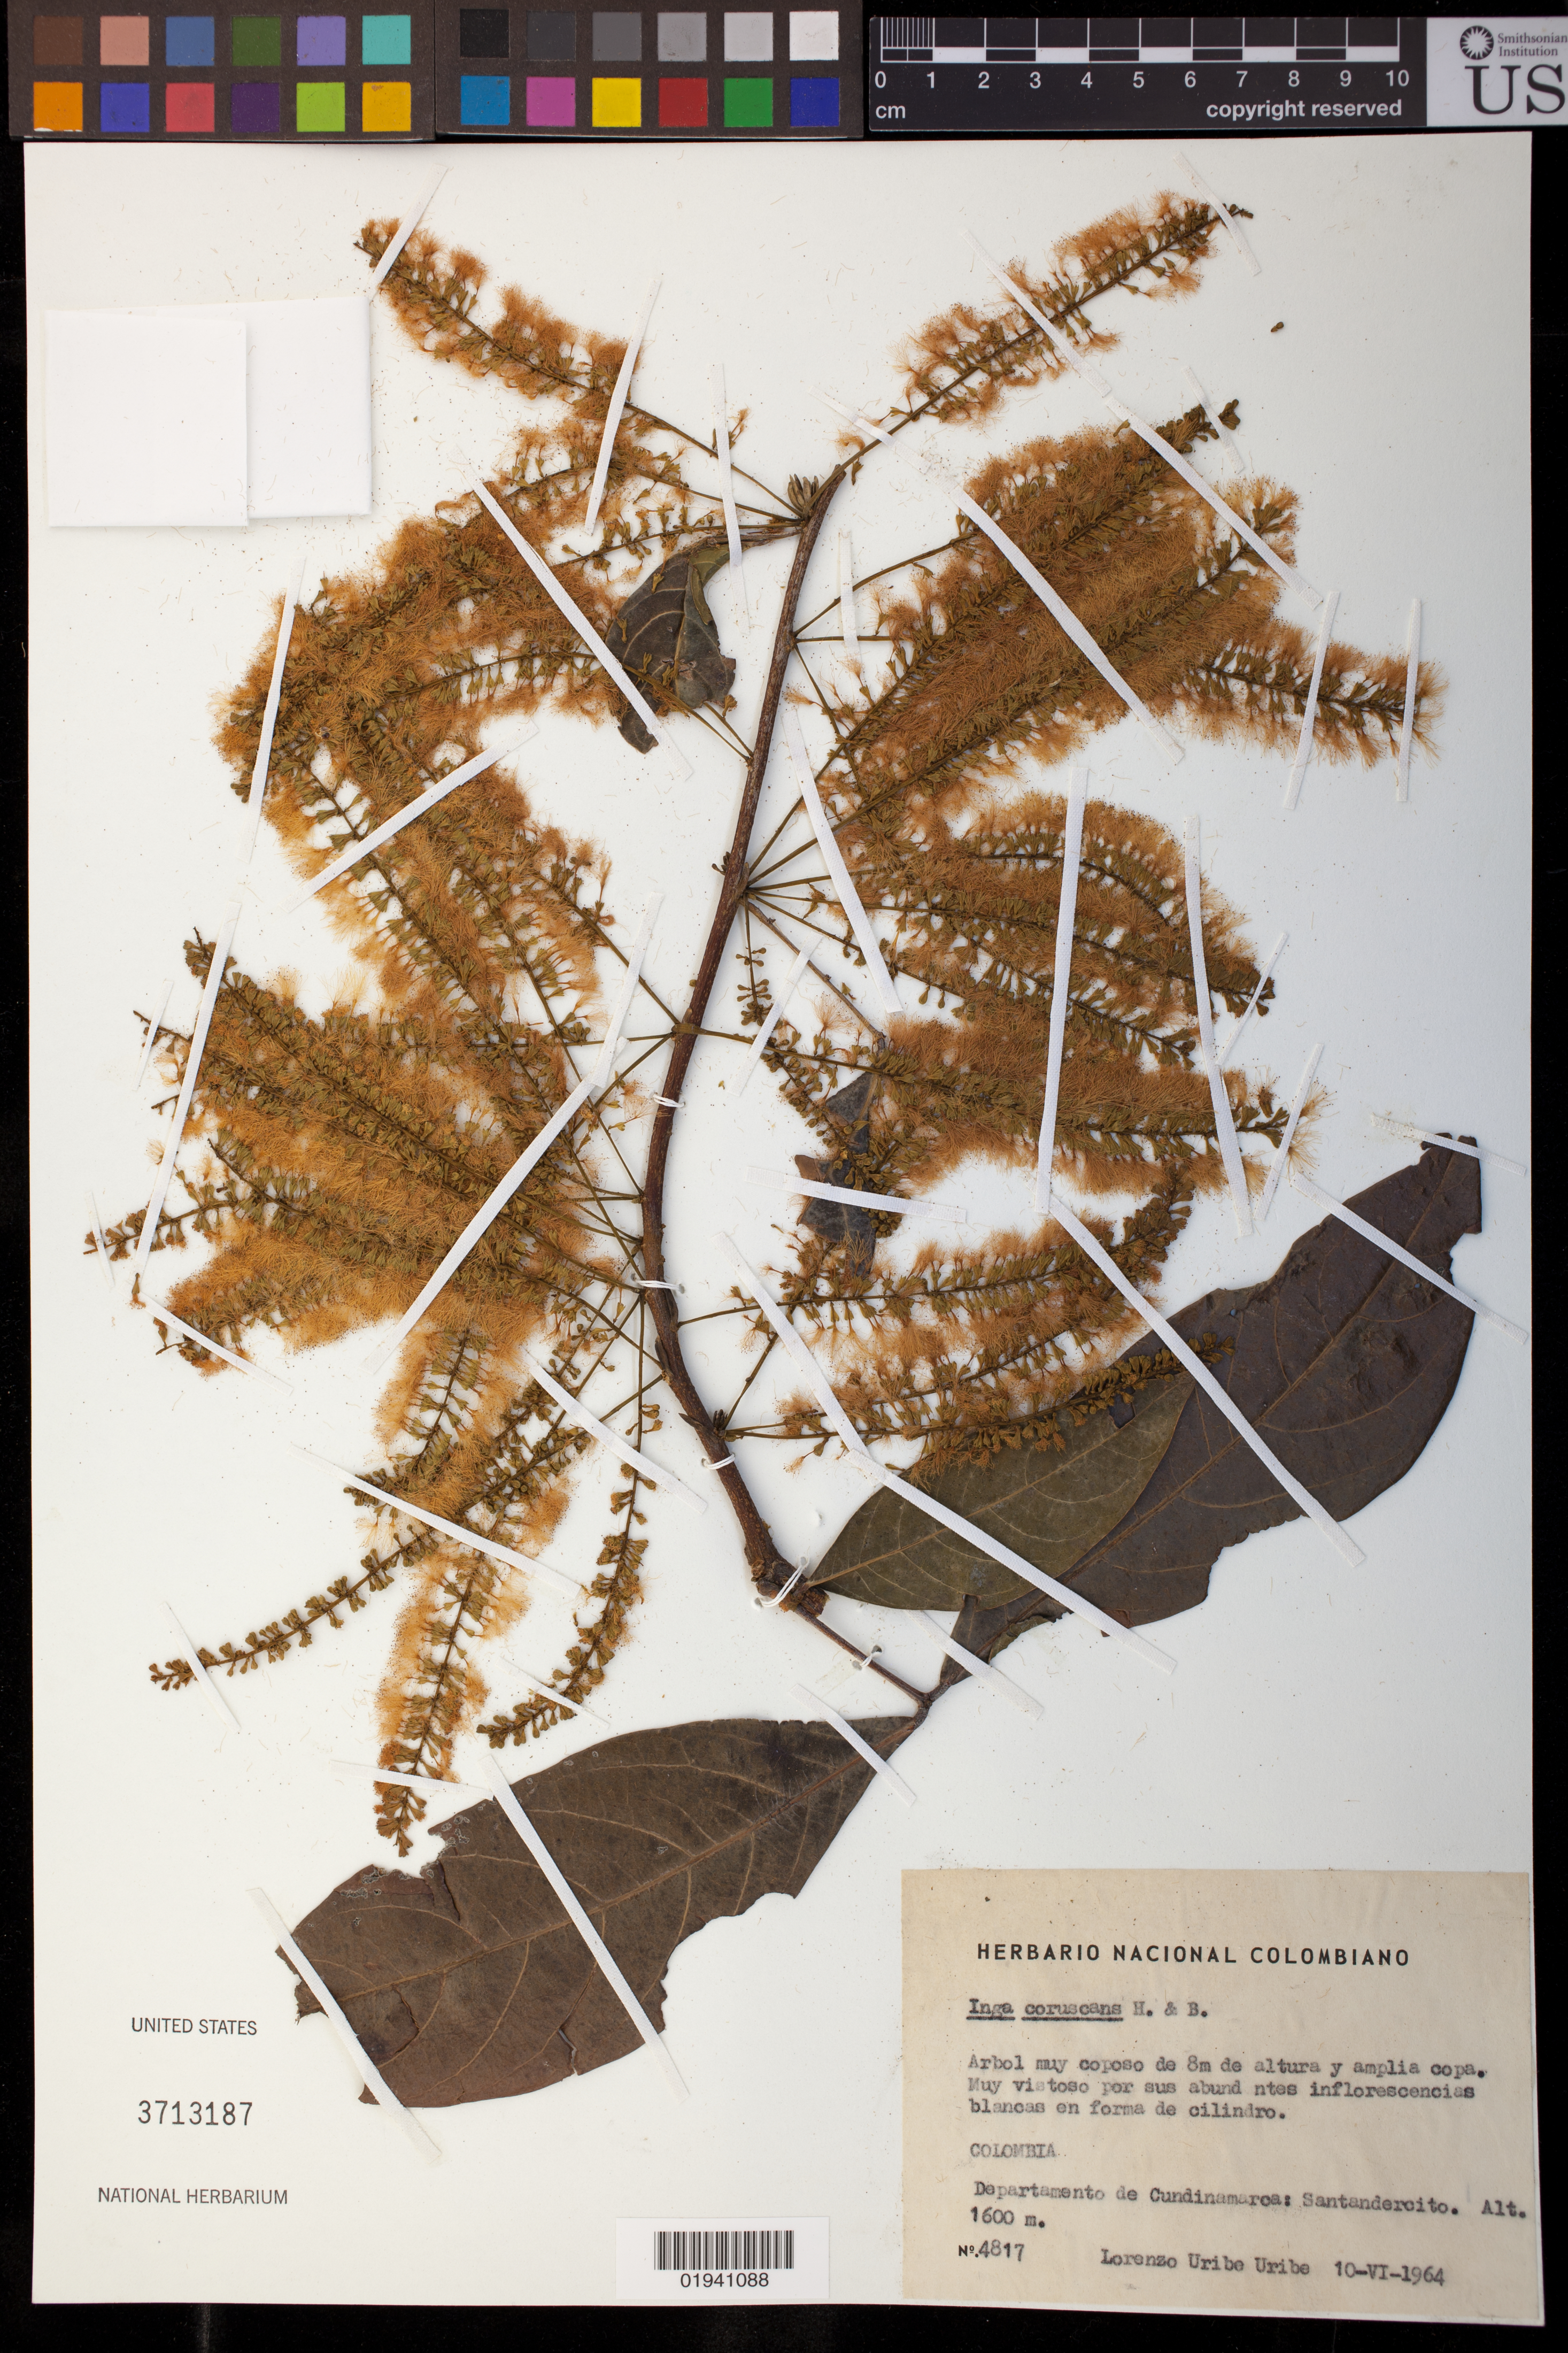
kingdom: Plantae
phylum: Tracheophyta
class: Magnoliopsida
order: Fabales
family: Fabaceae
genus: Inga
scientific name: Inga coruscans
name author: Humb. & Bonpl. ex Willd.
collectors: L. Uribe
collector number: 4817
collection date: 1964-06-10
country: Colombia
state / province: Cundinamarca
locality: Santandercito.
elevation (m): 1600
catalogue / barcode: US 3713187